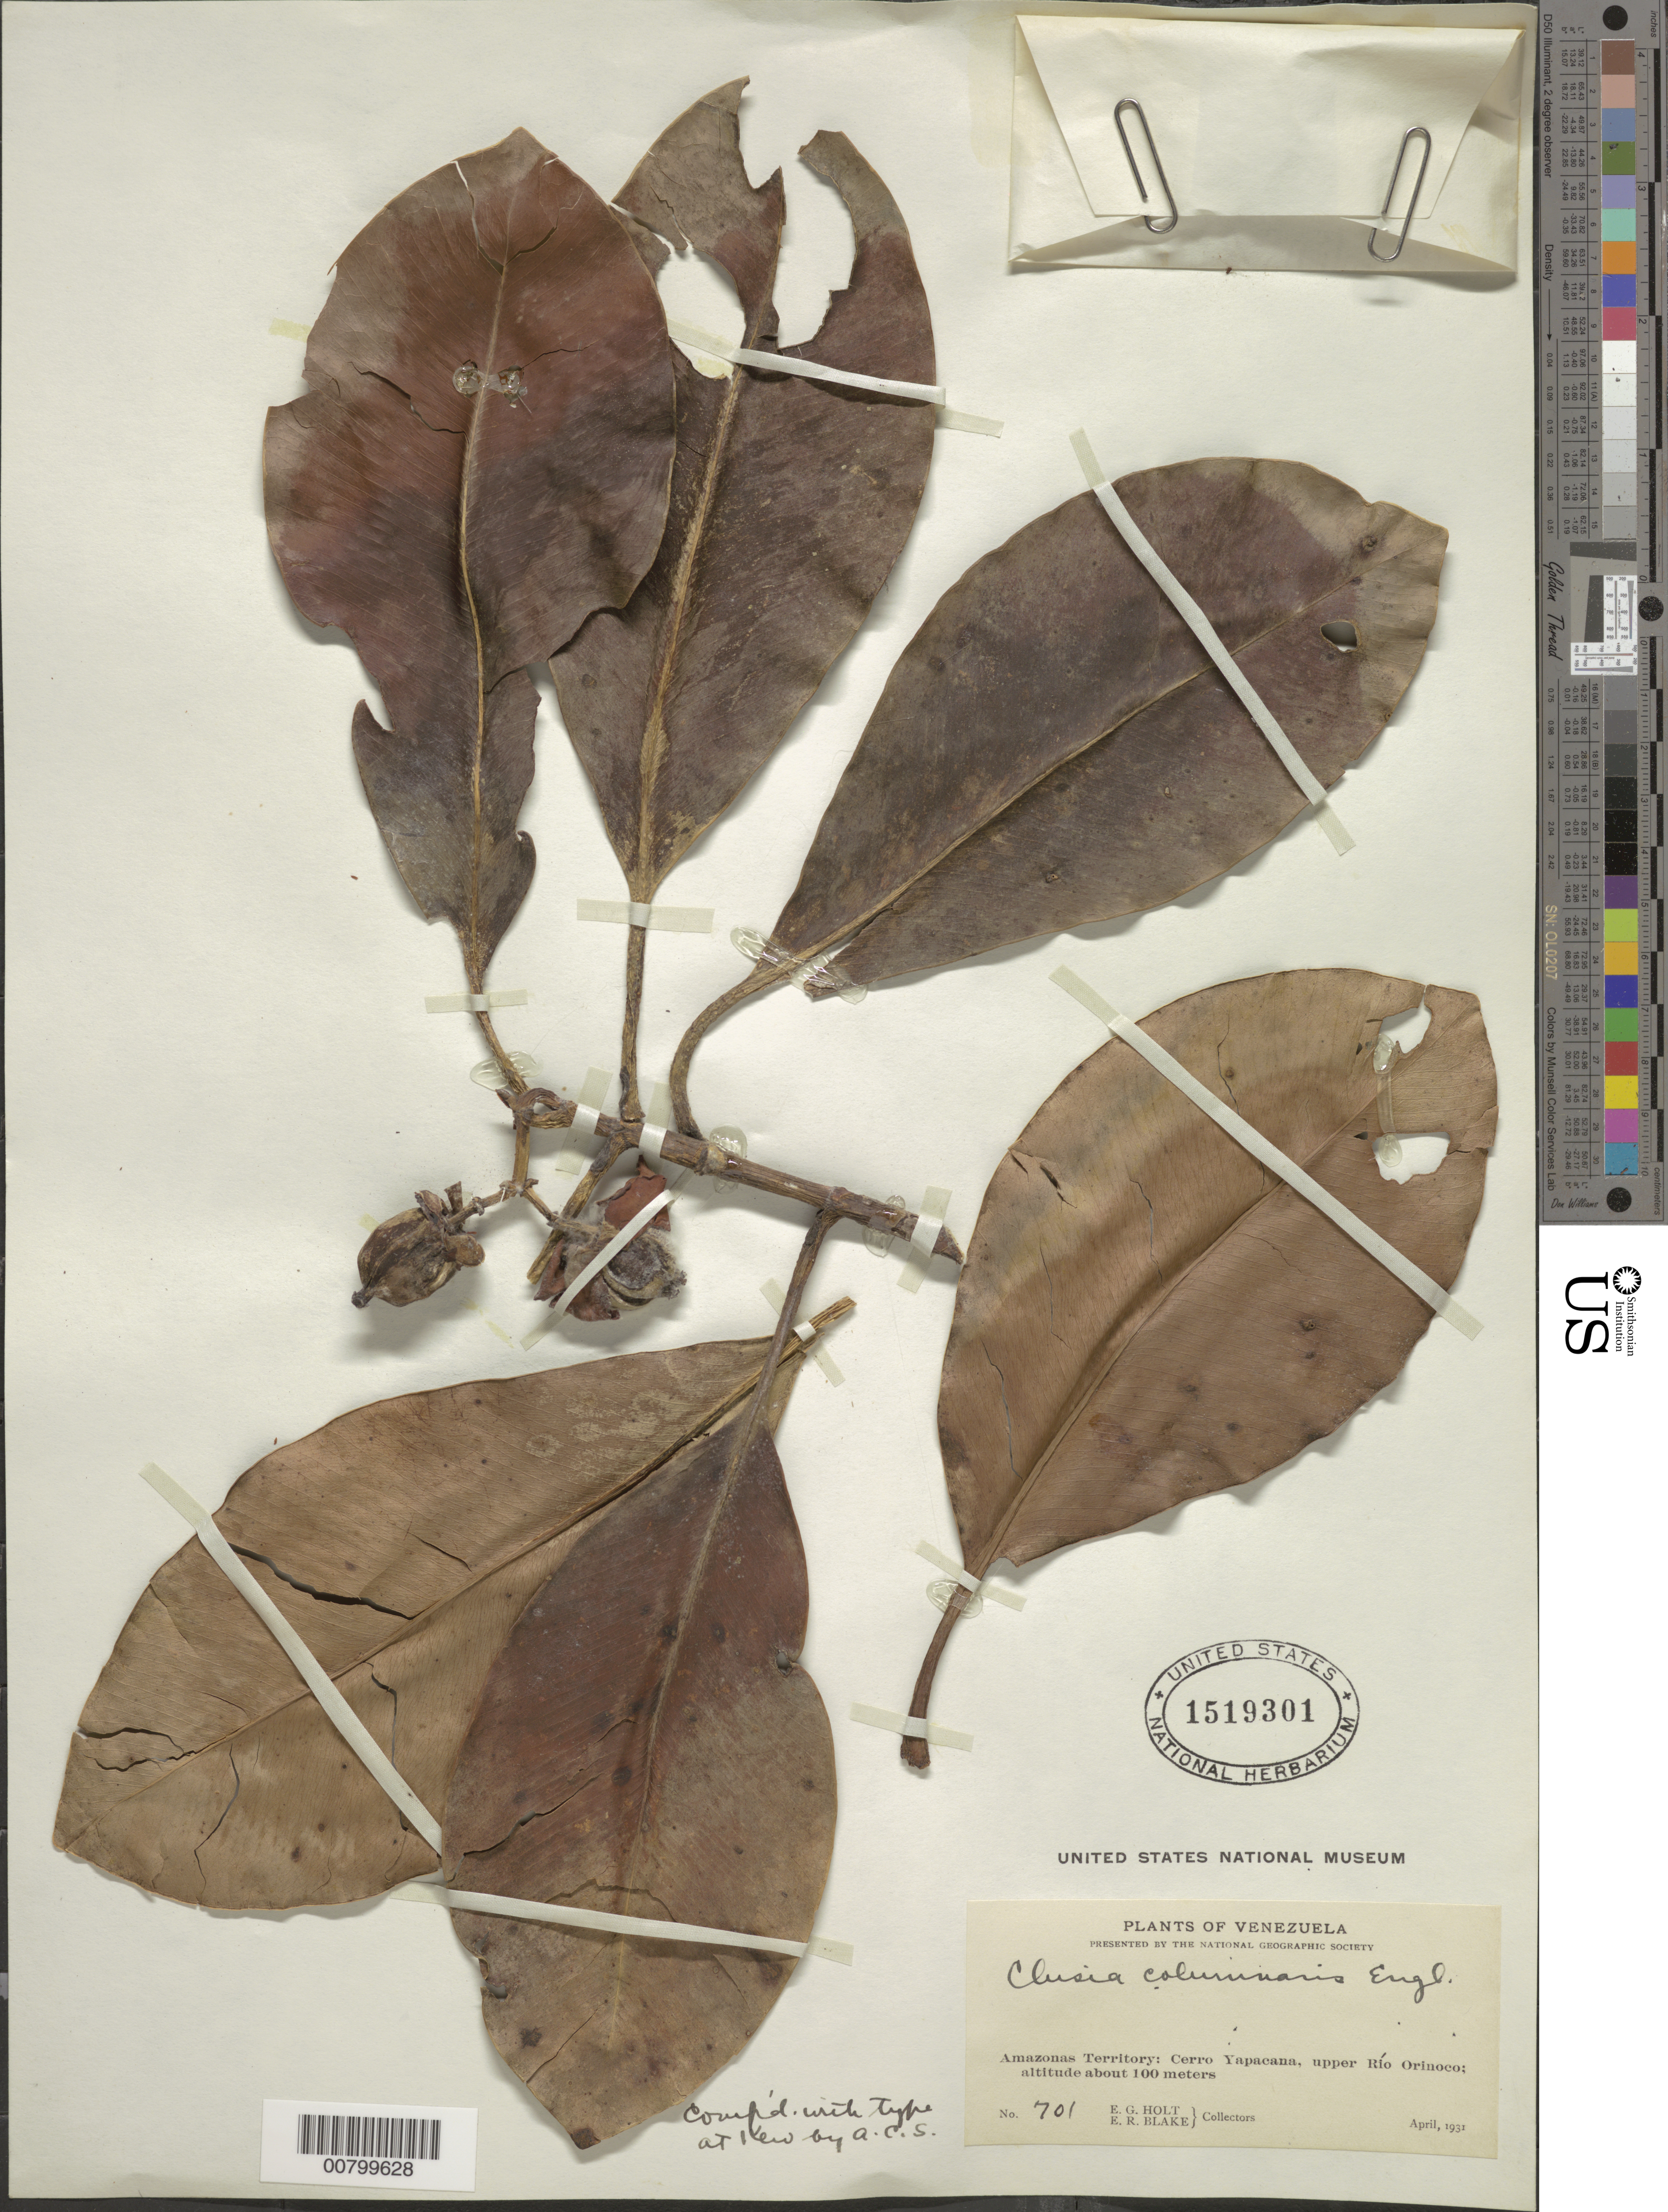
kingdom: Plantae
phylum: Tracheophyta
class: Magnoliopsida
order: Malpighiales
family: Clusiaceae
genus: Clusia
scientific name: Clusia columnaris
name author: Engl.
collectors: E. Holt & E. R. Blake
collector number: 701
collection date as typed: Apr-31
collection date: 1931-04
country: Venezuela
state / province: Amazonas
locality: Cerro Yapacána, upper Río Orinoco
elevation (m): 100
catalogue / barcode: US 1519301